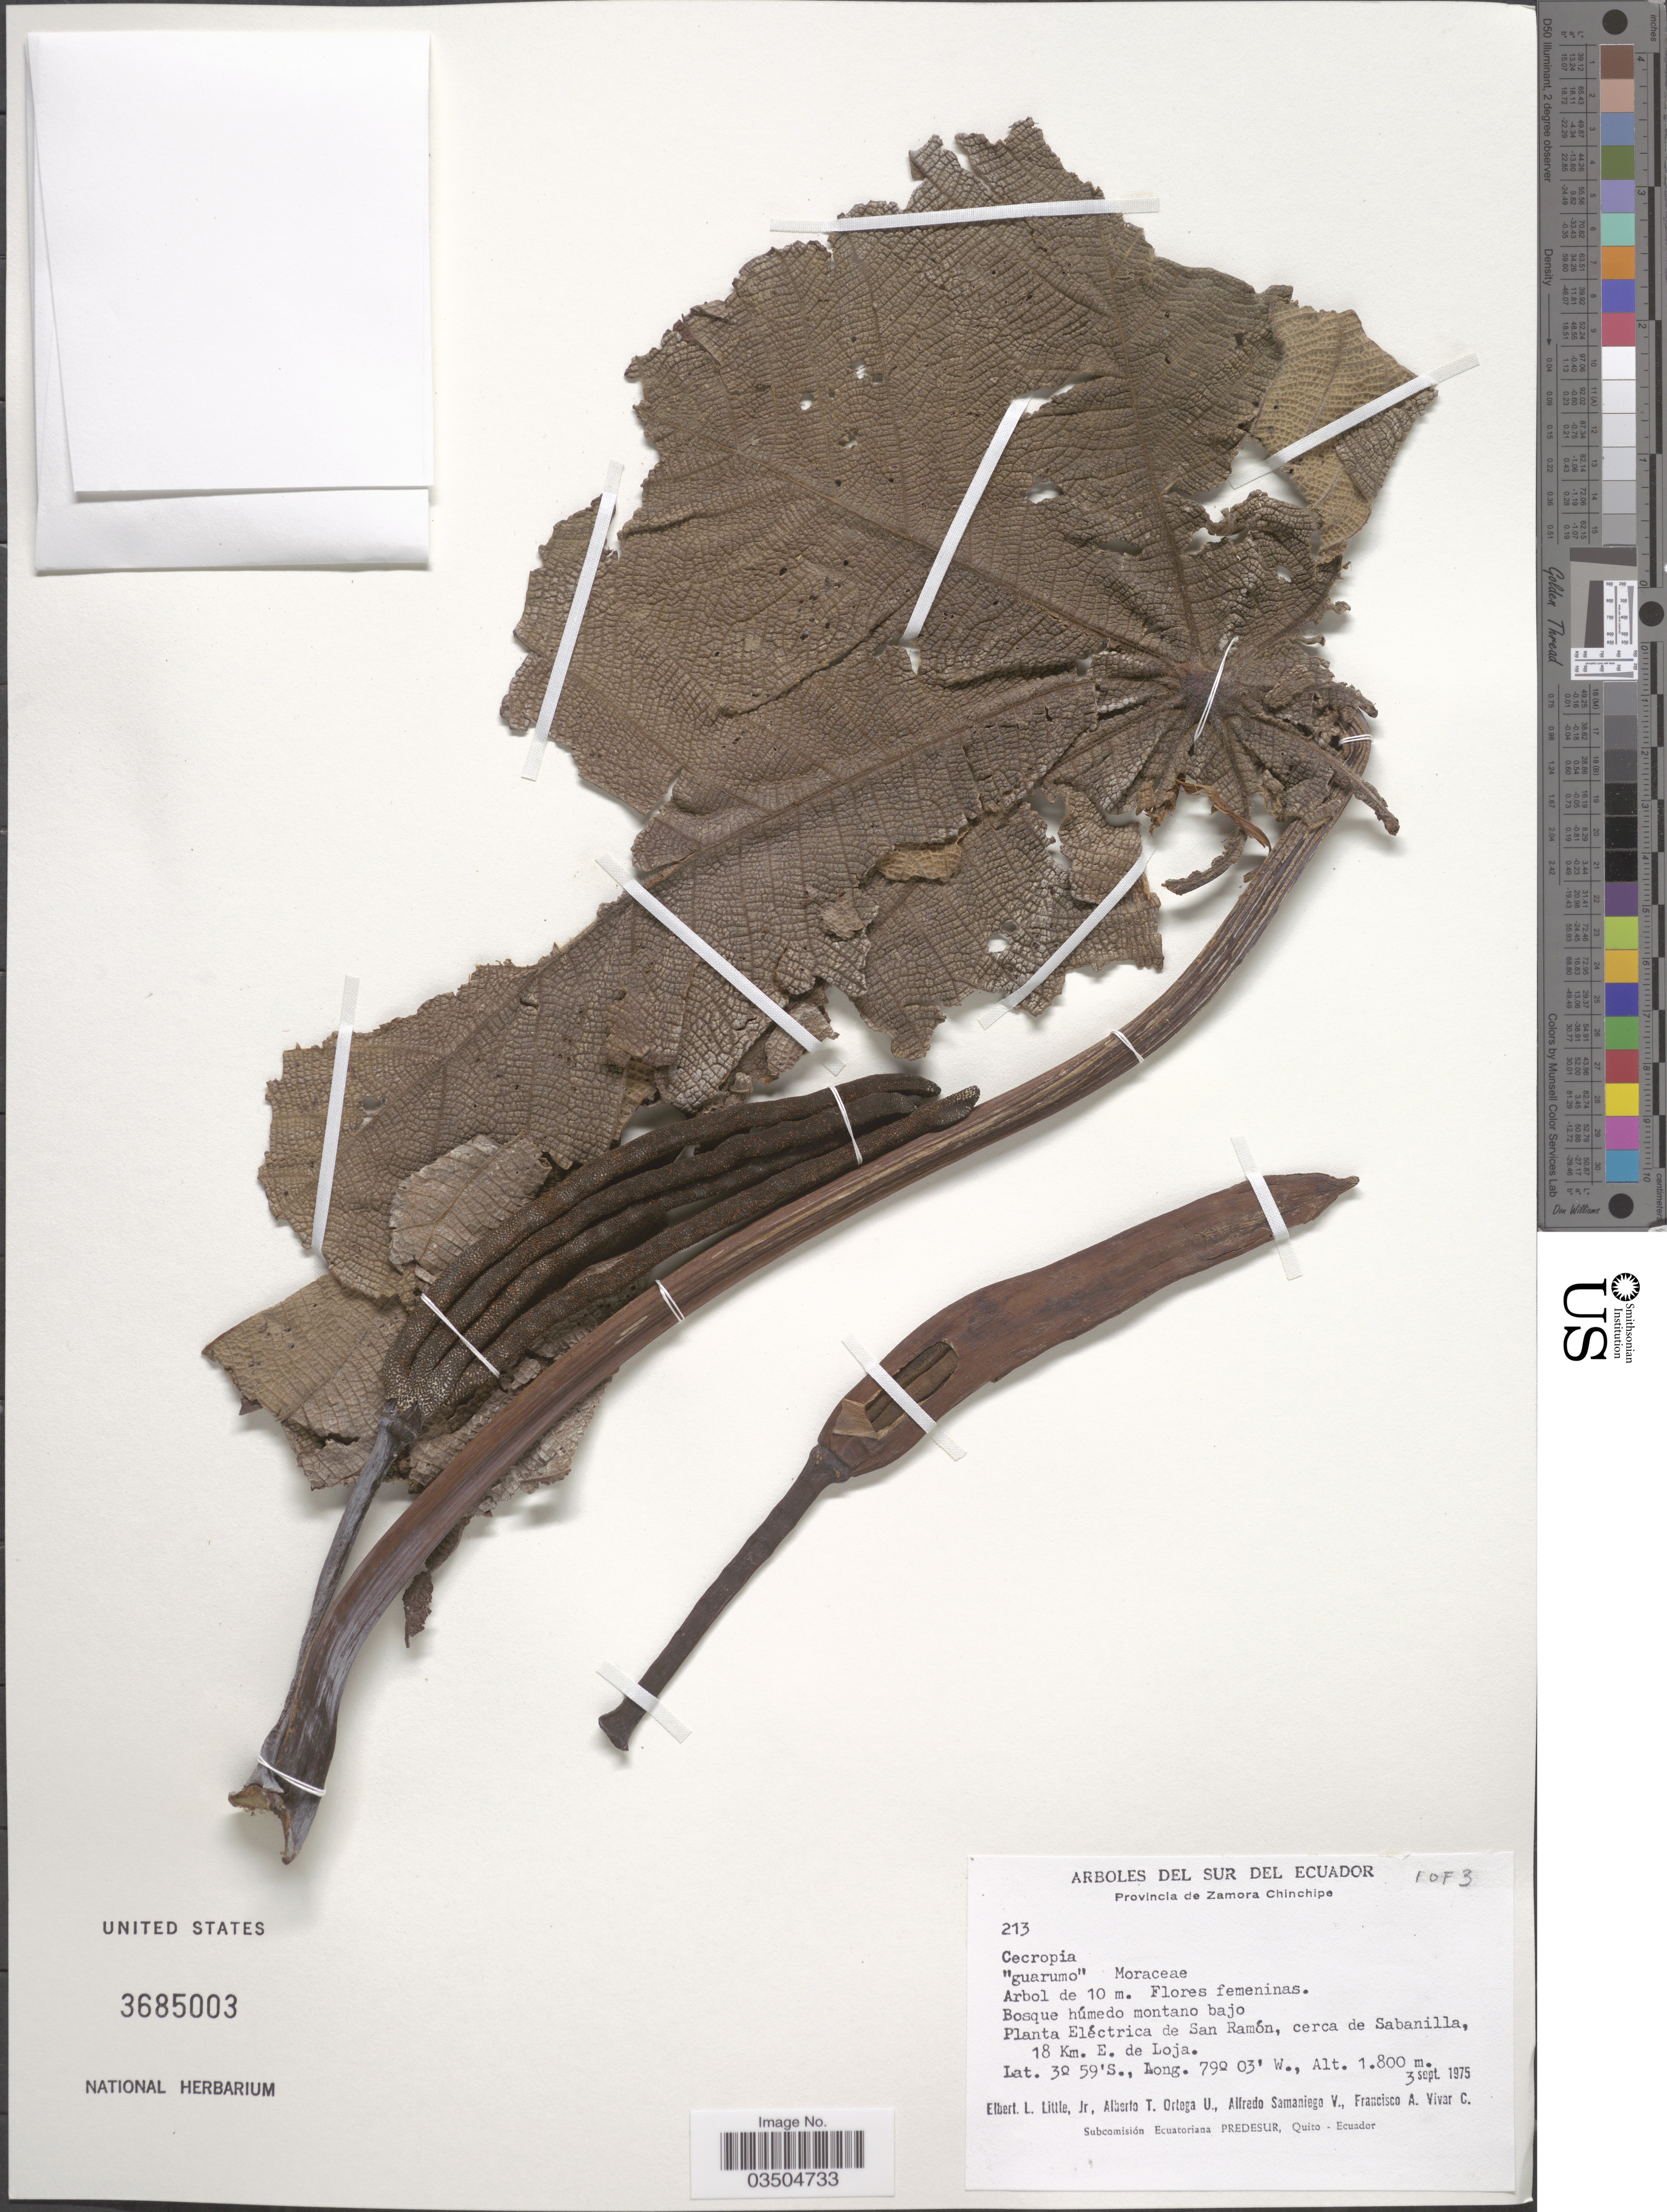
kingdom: Plantae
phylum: Tracheophyta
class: Magnoliopsida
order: Rosales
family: Urticaceae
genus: Cecropia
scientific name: Cecropia sp.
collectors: E. L. Little, A. T. Ortega U., A. V. Samaniego & F. A. Vivar C.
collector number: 213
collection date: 1975-09-03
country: Ecuador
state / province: Zamora-Chinchipe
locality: Del Sur Del Ecuador. Provincia de Zamora Chinchipe. Planta Eléctrica de San Ramón, cerca de Sabanilla, 18 Km. E. de Loja.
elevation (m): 1800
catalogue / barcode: US 3685003